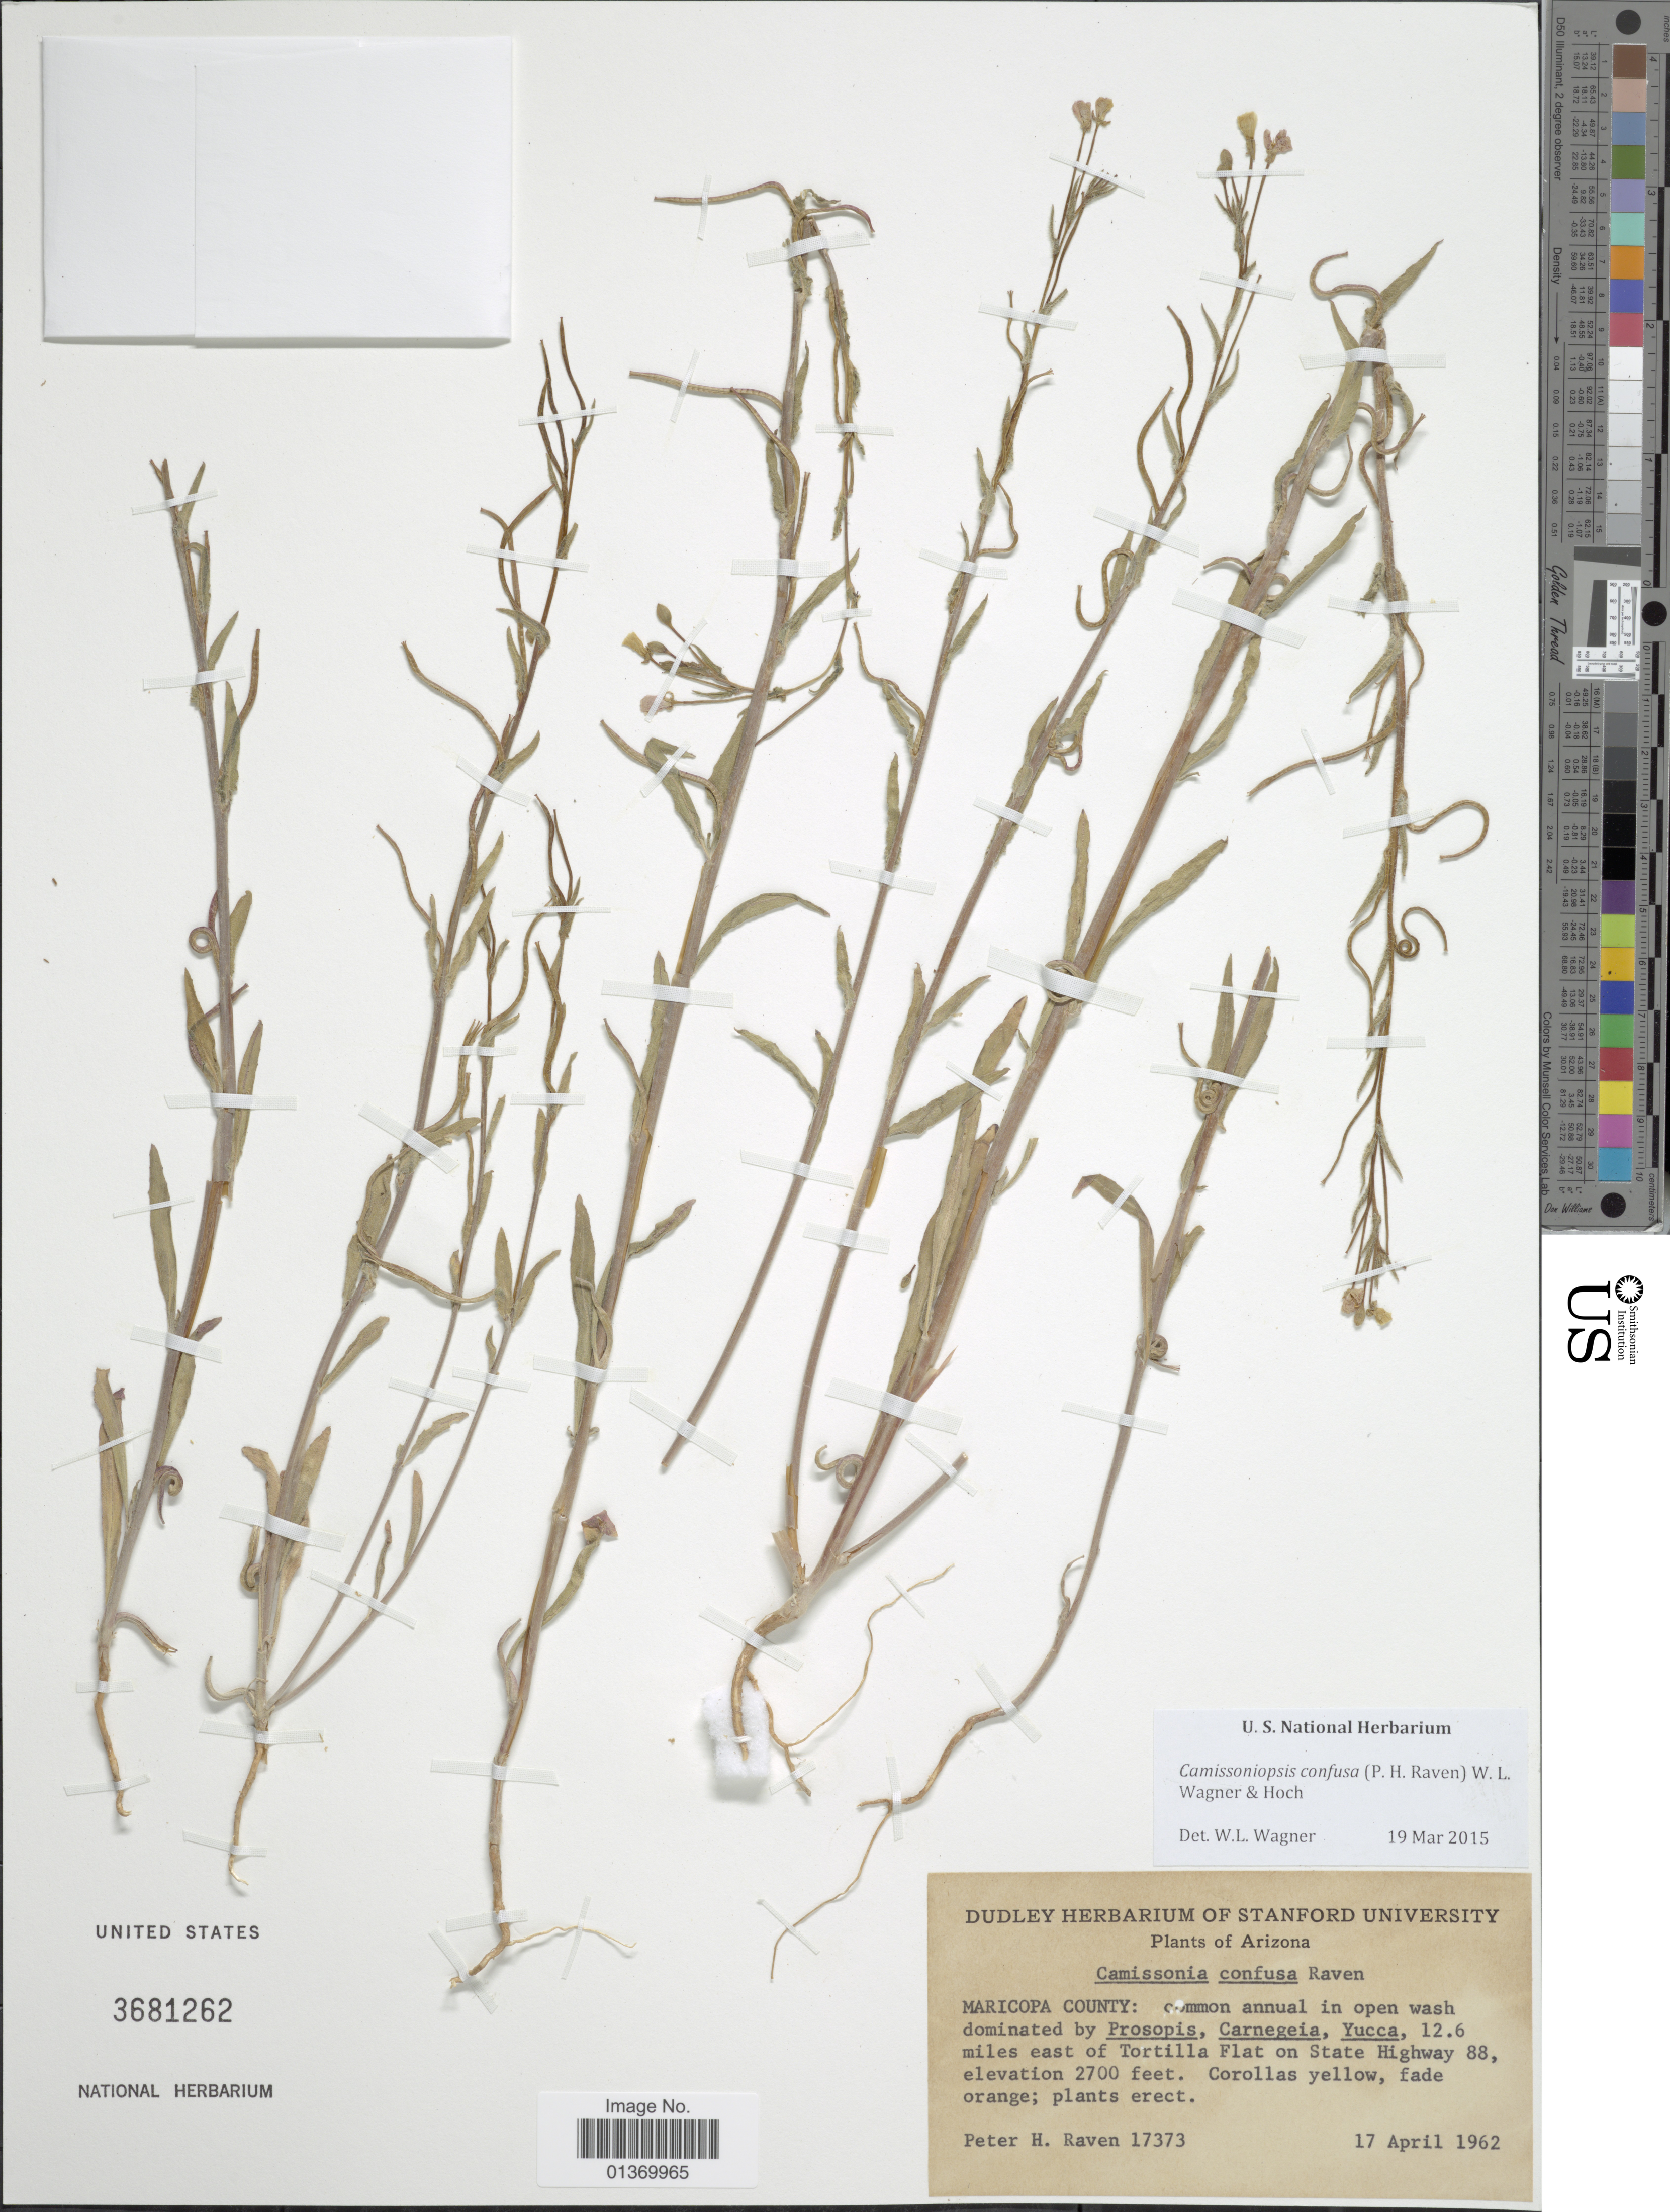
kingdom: Plantae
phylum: Tracheophyta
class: Magnoliopsida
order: Myrtales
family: Onagraceae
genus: Camissoniopsis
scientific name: Camissoniopsis confusa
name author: (P.H. Raven) W.L. Wagner & Hoch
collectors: P. H. Raven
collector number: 17373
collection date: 1962-04-17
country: United States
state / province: Arizona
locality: Maricopa County: 12.6 miles east of Tortilla Flat on State Highway 88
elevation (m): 823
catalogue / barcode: US 3681262